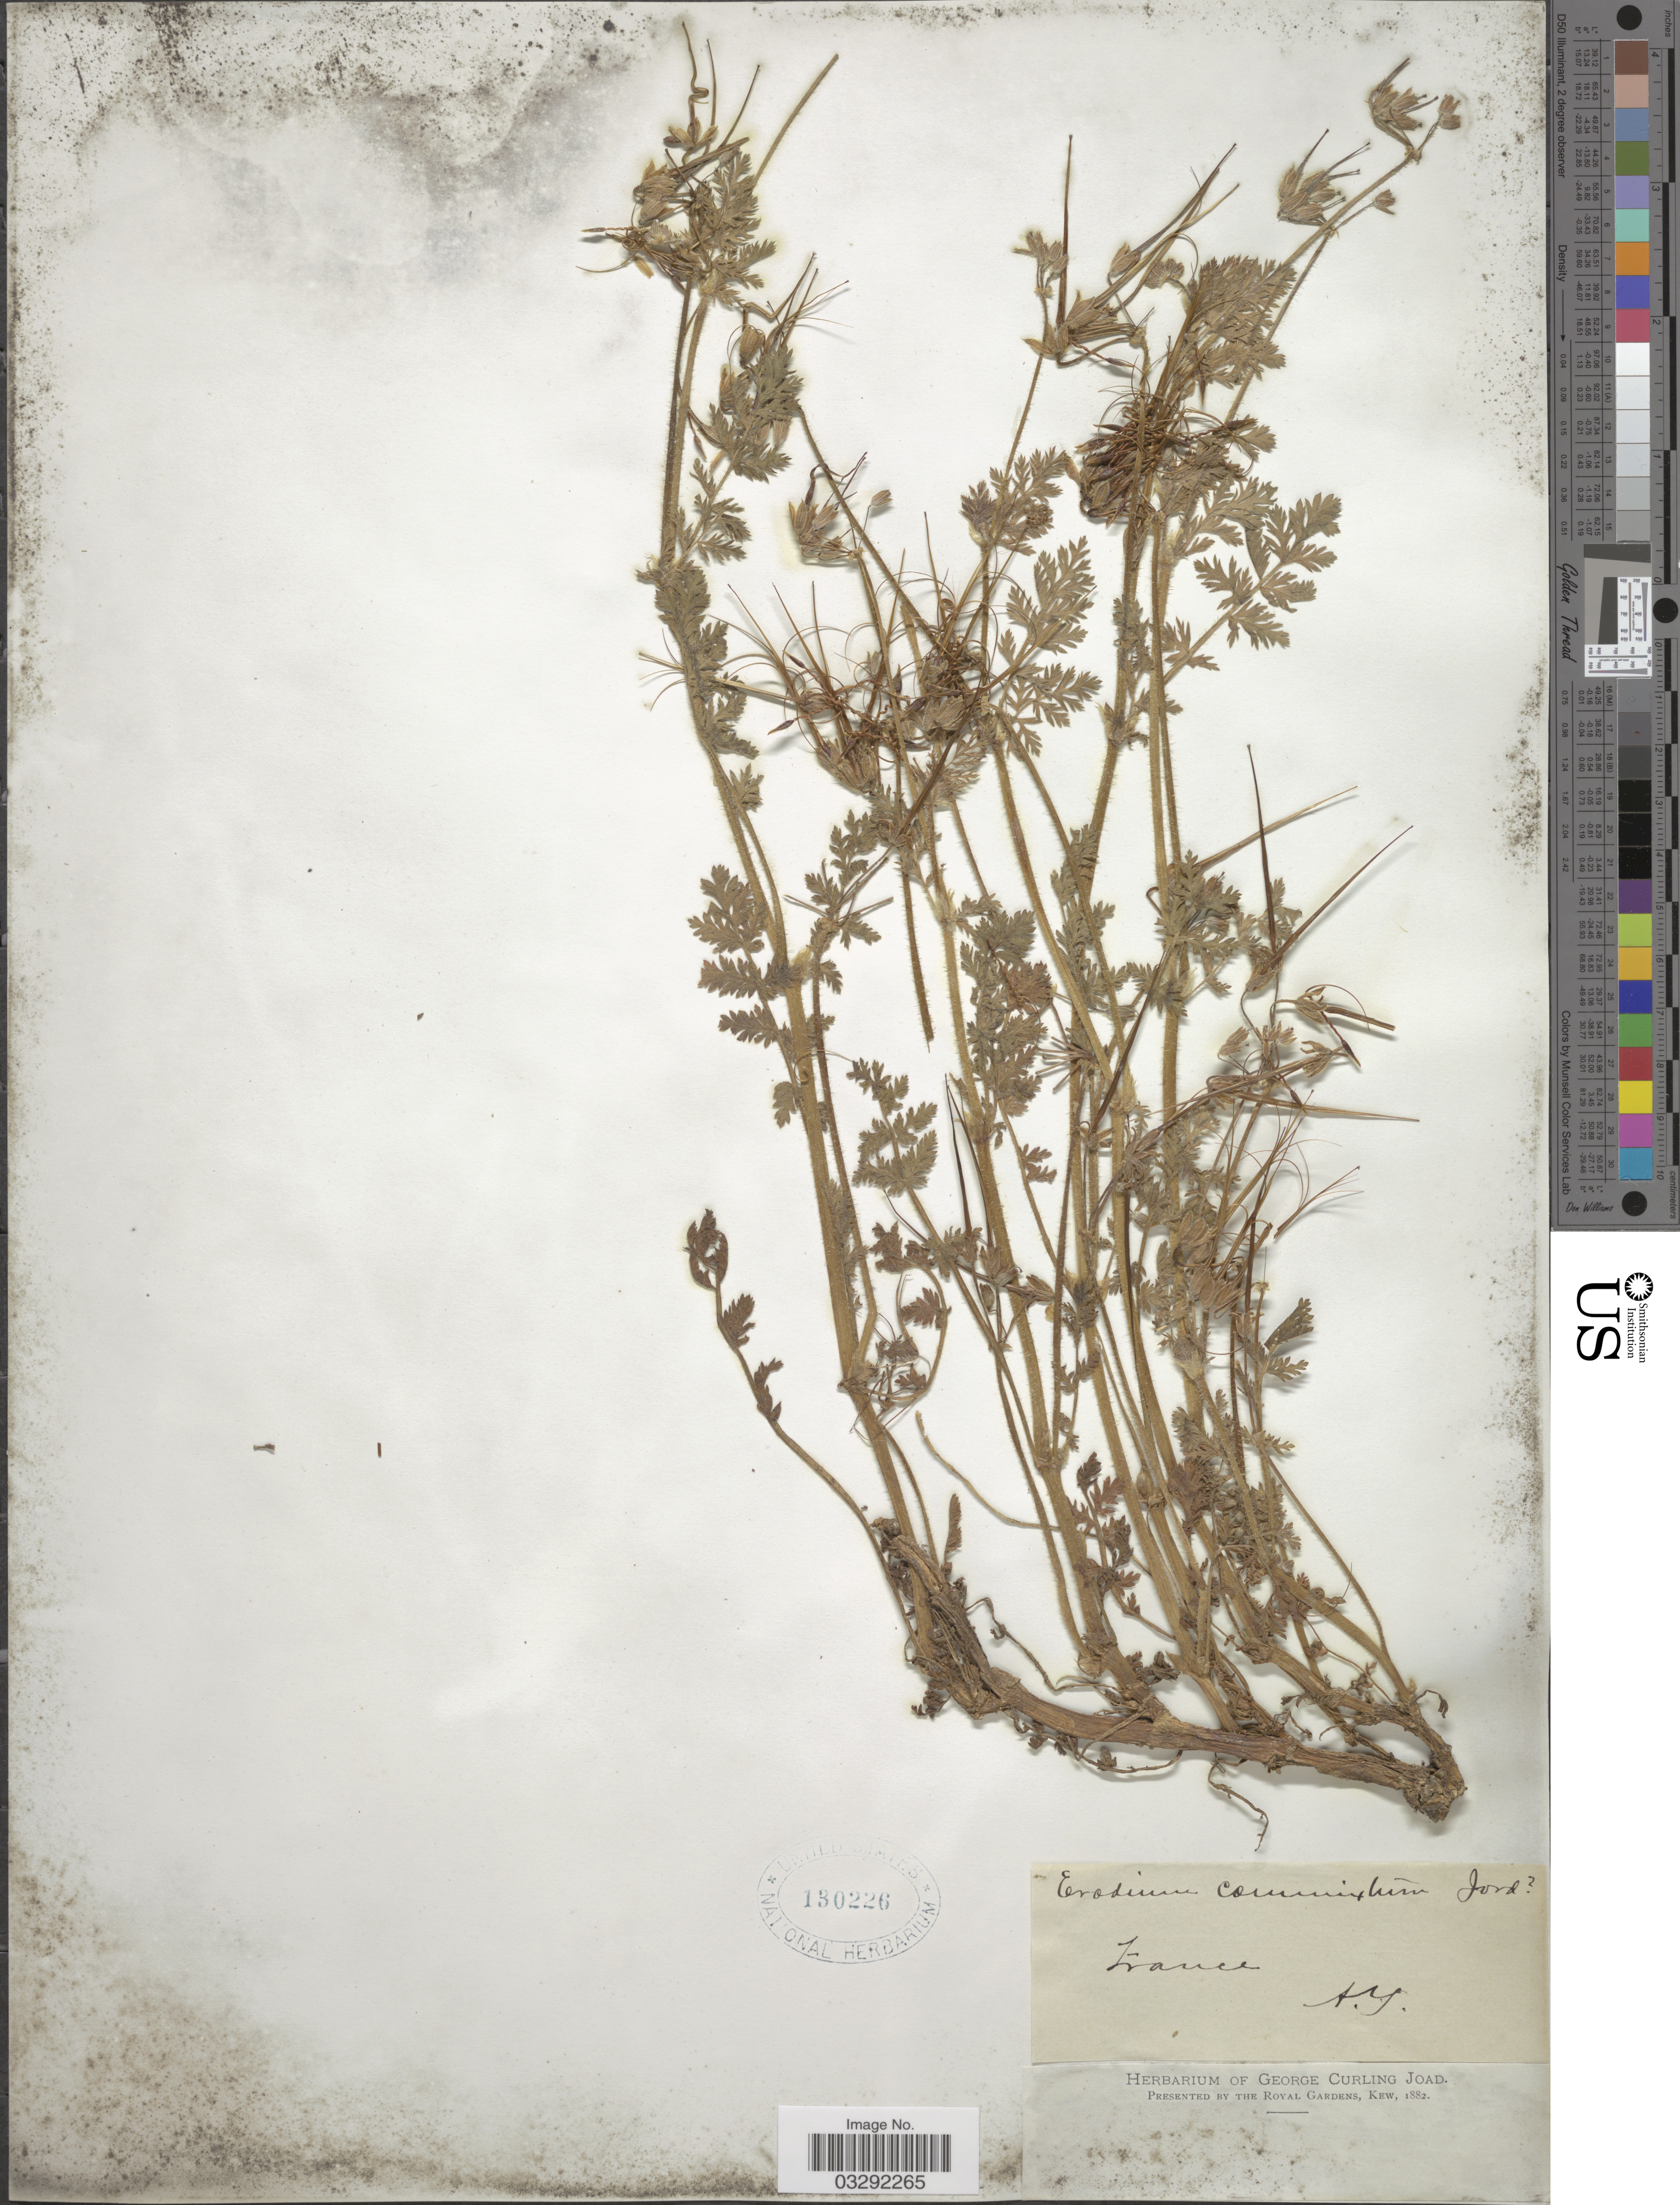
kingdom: Plantae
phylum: Tracheophyta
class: Magnoliopsida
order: Geraniales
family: Geraniaceae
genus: Erodium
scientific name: Erodium commixtum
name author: Jord. ex F.W. Schultz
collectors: A. G.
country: France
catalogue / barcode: US 130226